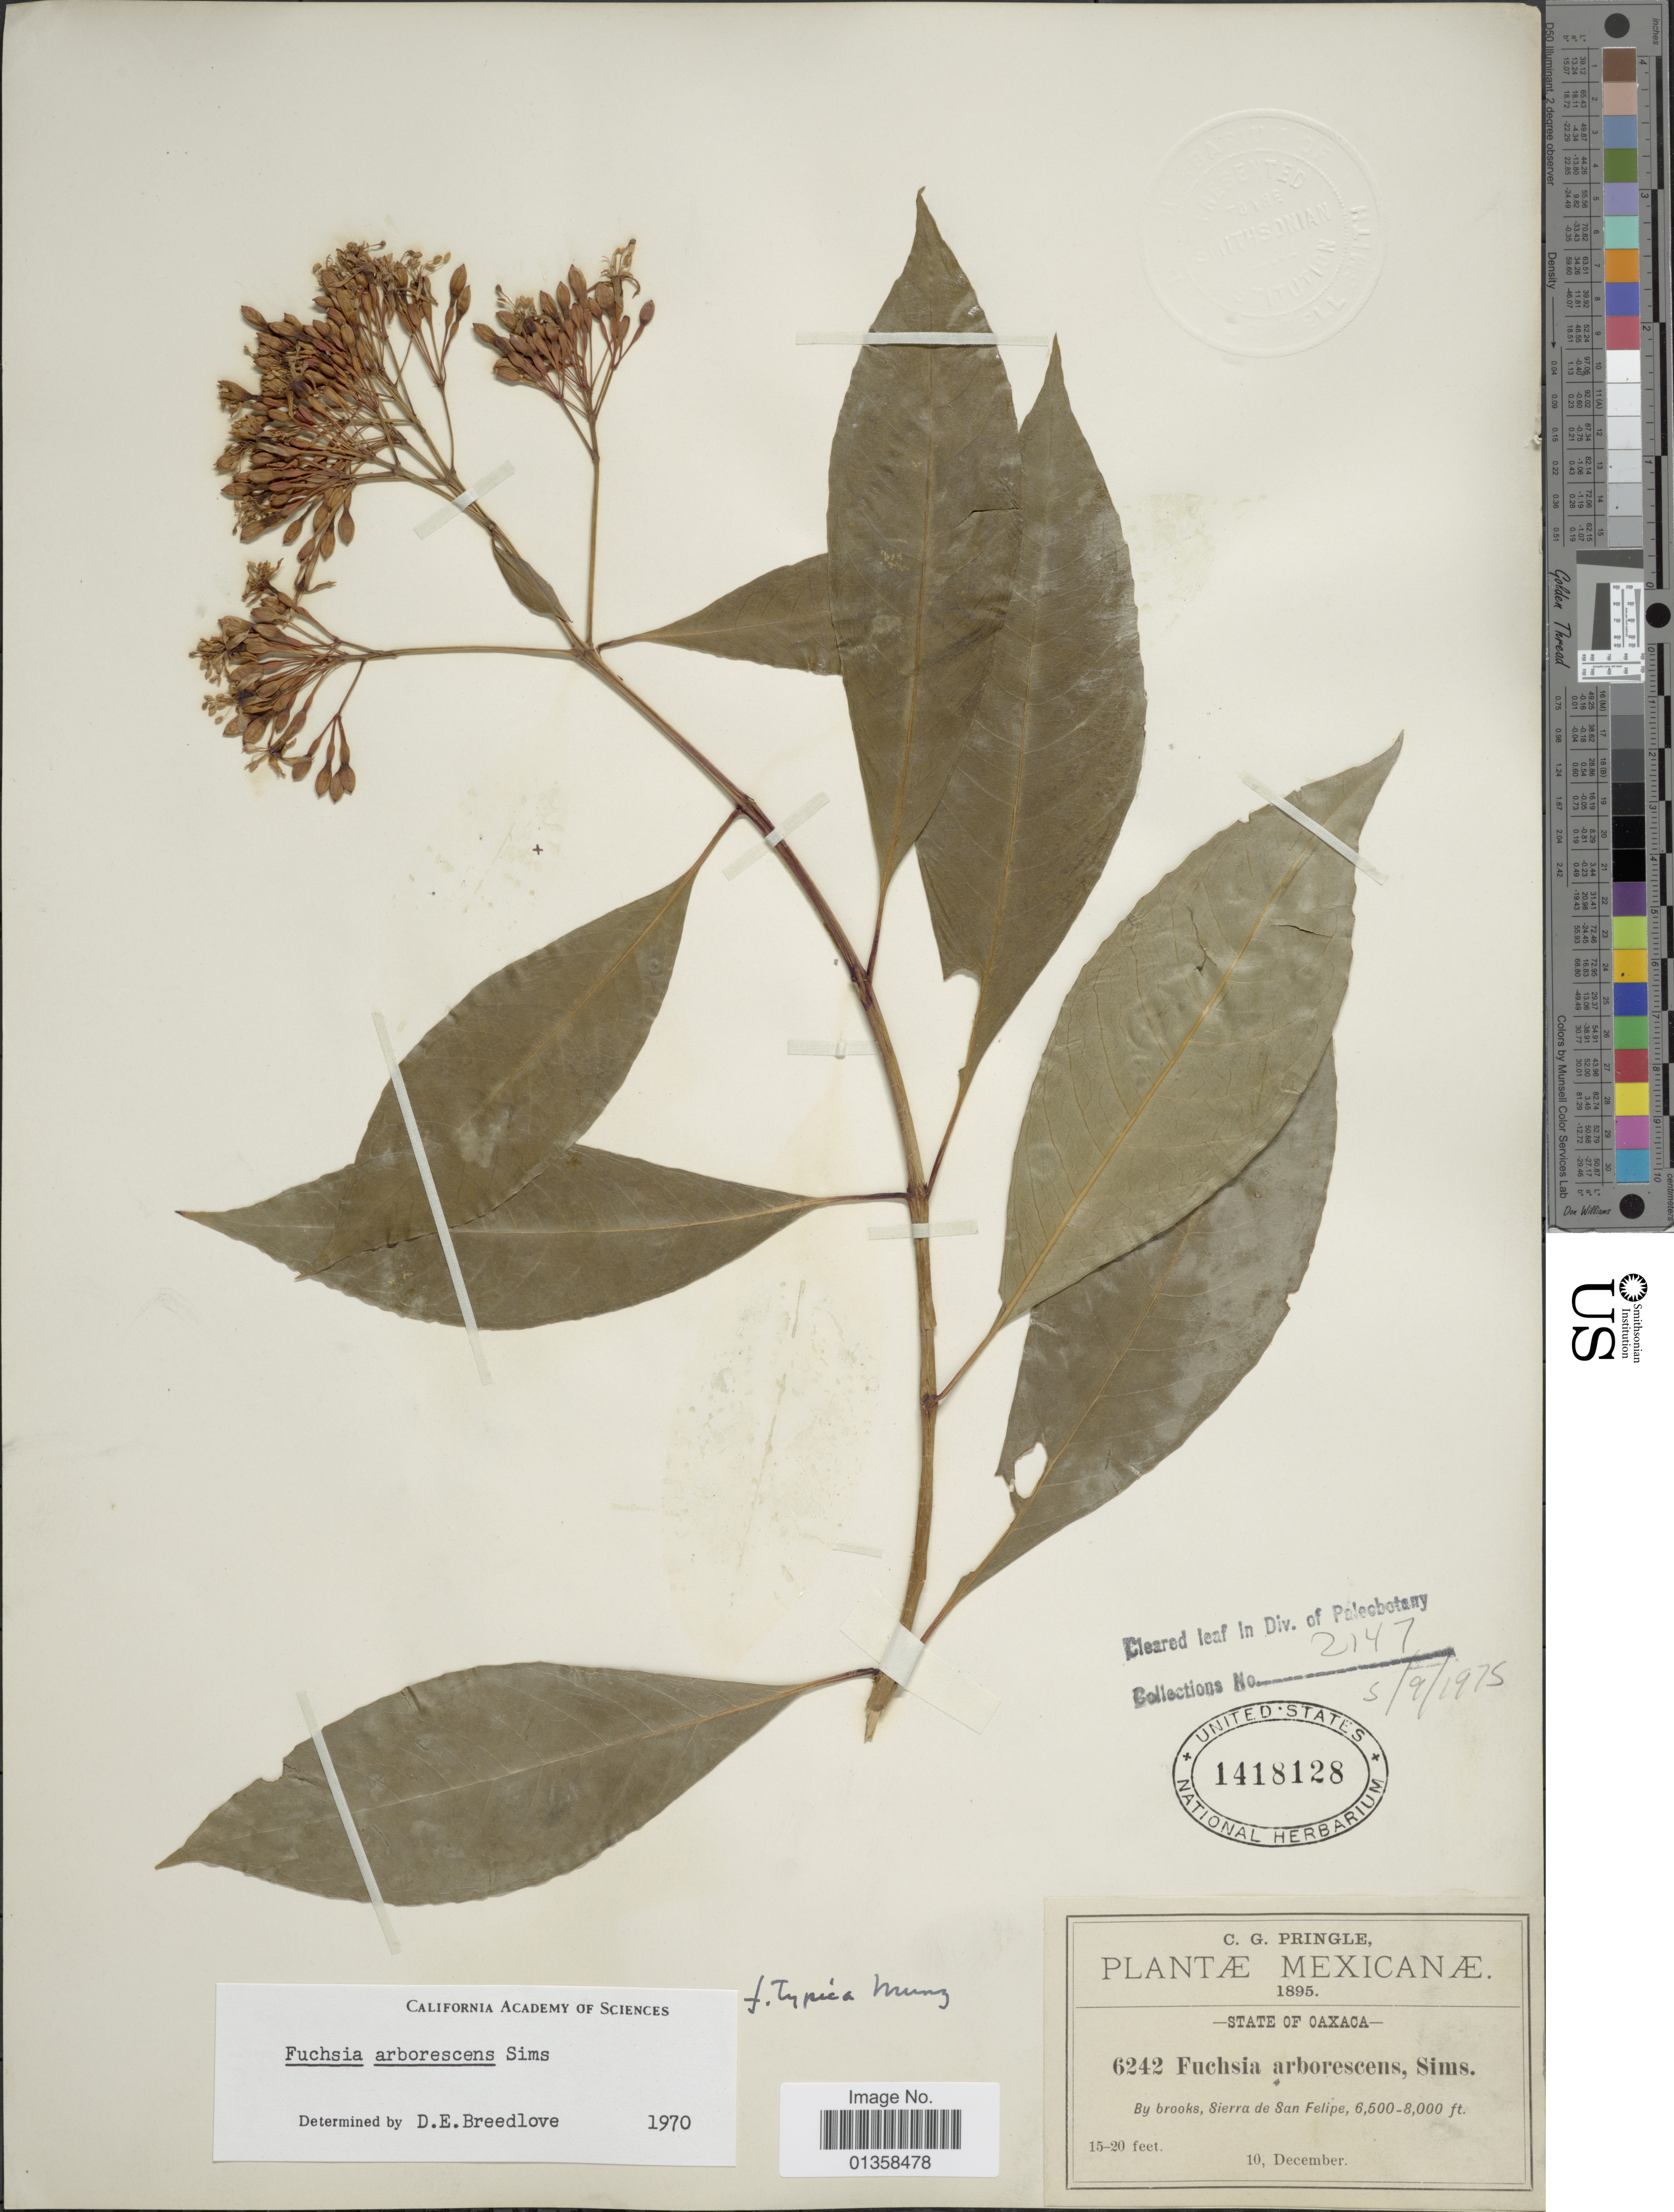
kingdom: Plantae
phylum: Tracheophyta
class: Magnoliopsida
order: Myrtales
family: Onagraceae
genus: Fuchsia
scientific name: Fuchsia arborescens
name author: Sims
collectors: C. G. Pringle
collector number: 6242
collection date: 1895-12-10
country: Mexico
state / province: Oaxaca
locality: By brooks, Sierra de San Felipe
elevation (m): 1981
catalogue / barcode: US 1418128